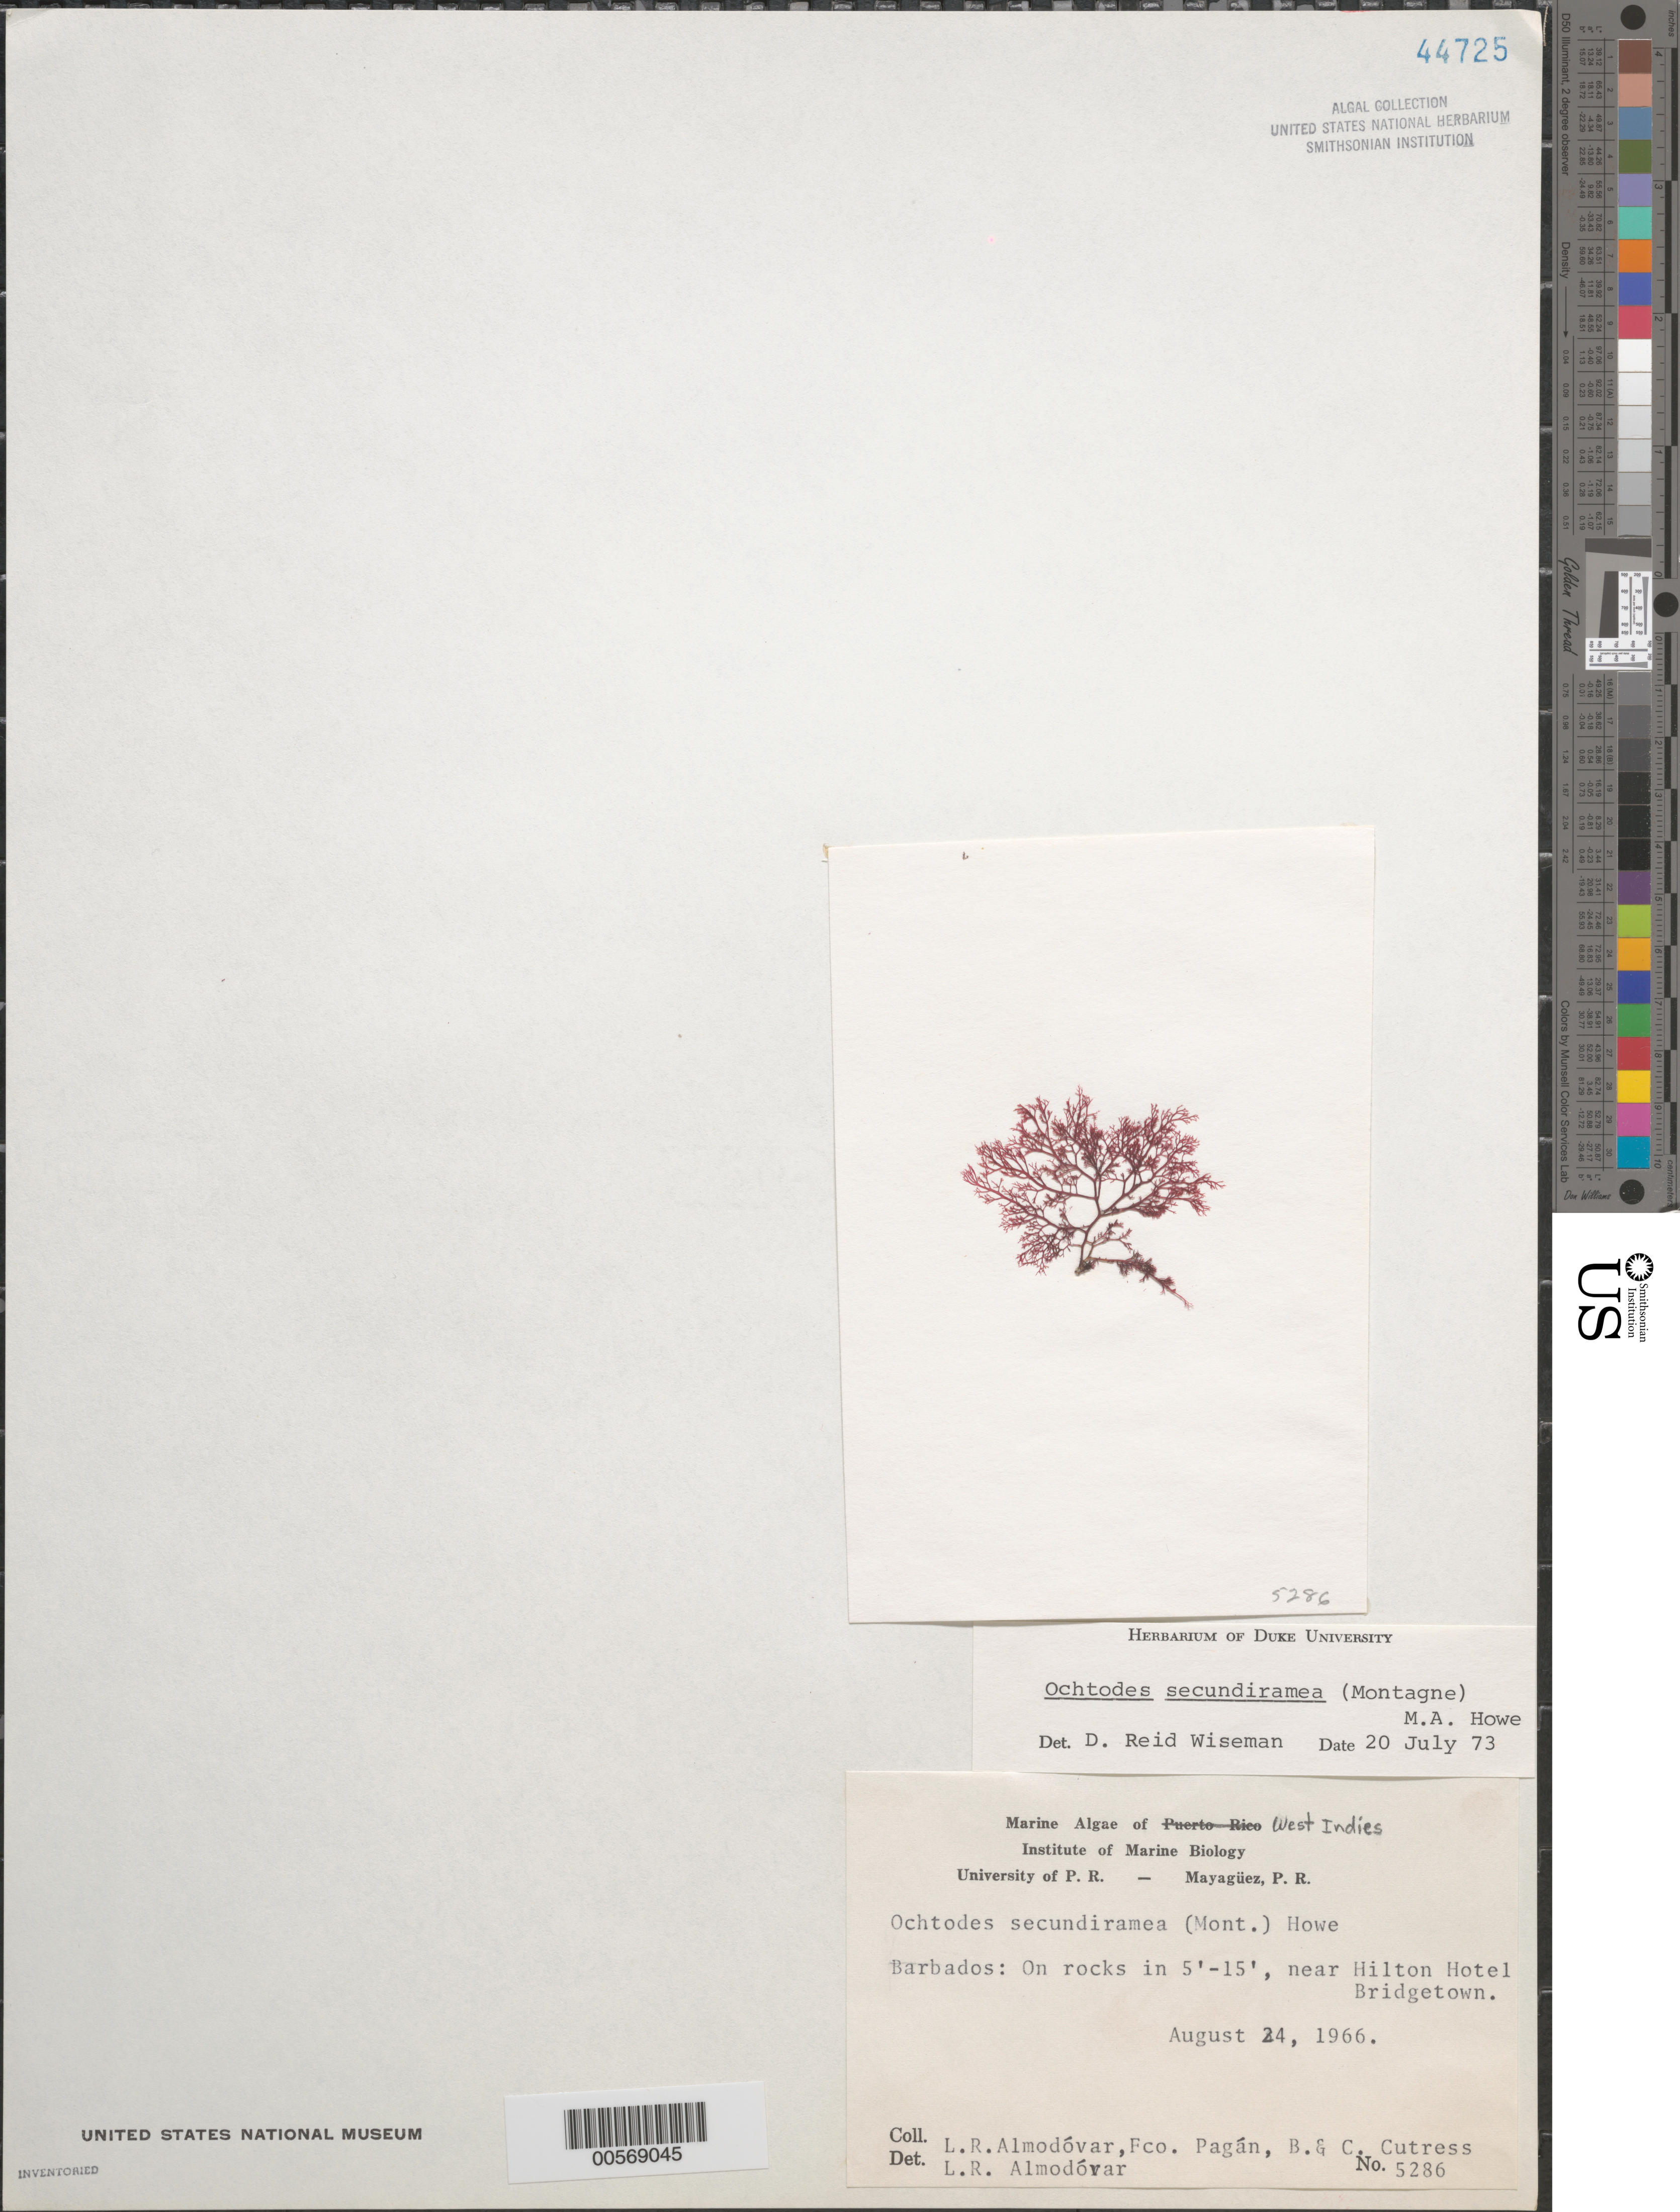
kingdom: Plantae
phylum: Rhodophyta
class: Florideophyceae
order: Gigartinales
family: Rhizophyllidaceae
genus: Ochtodes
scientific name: Ochtodes secundiramea, ined.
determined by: Almodovar, L. R.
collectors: L. Almodovar, F. Pagan, B. Cutress & C. Cutress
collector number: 5286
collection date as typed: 24 Aug 1966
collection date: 1966-08-24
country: Barbados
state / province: Saint Michael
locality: Bridgetown, near Hilton Hotel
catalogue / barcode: US 44725